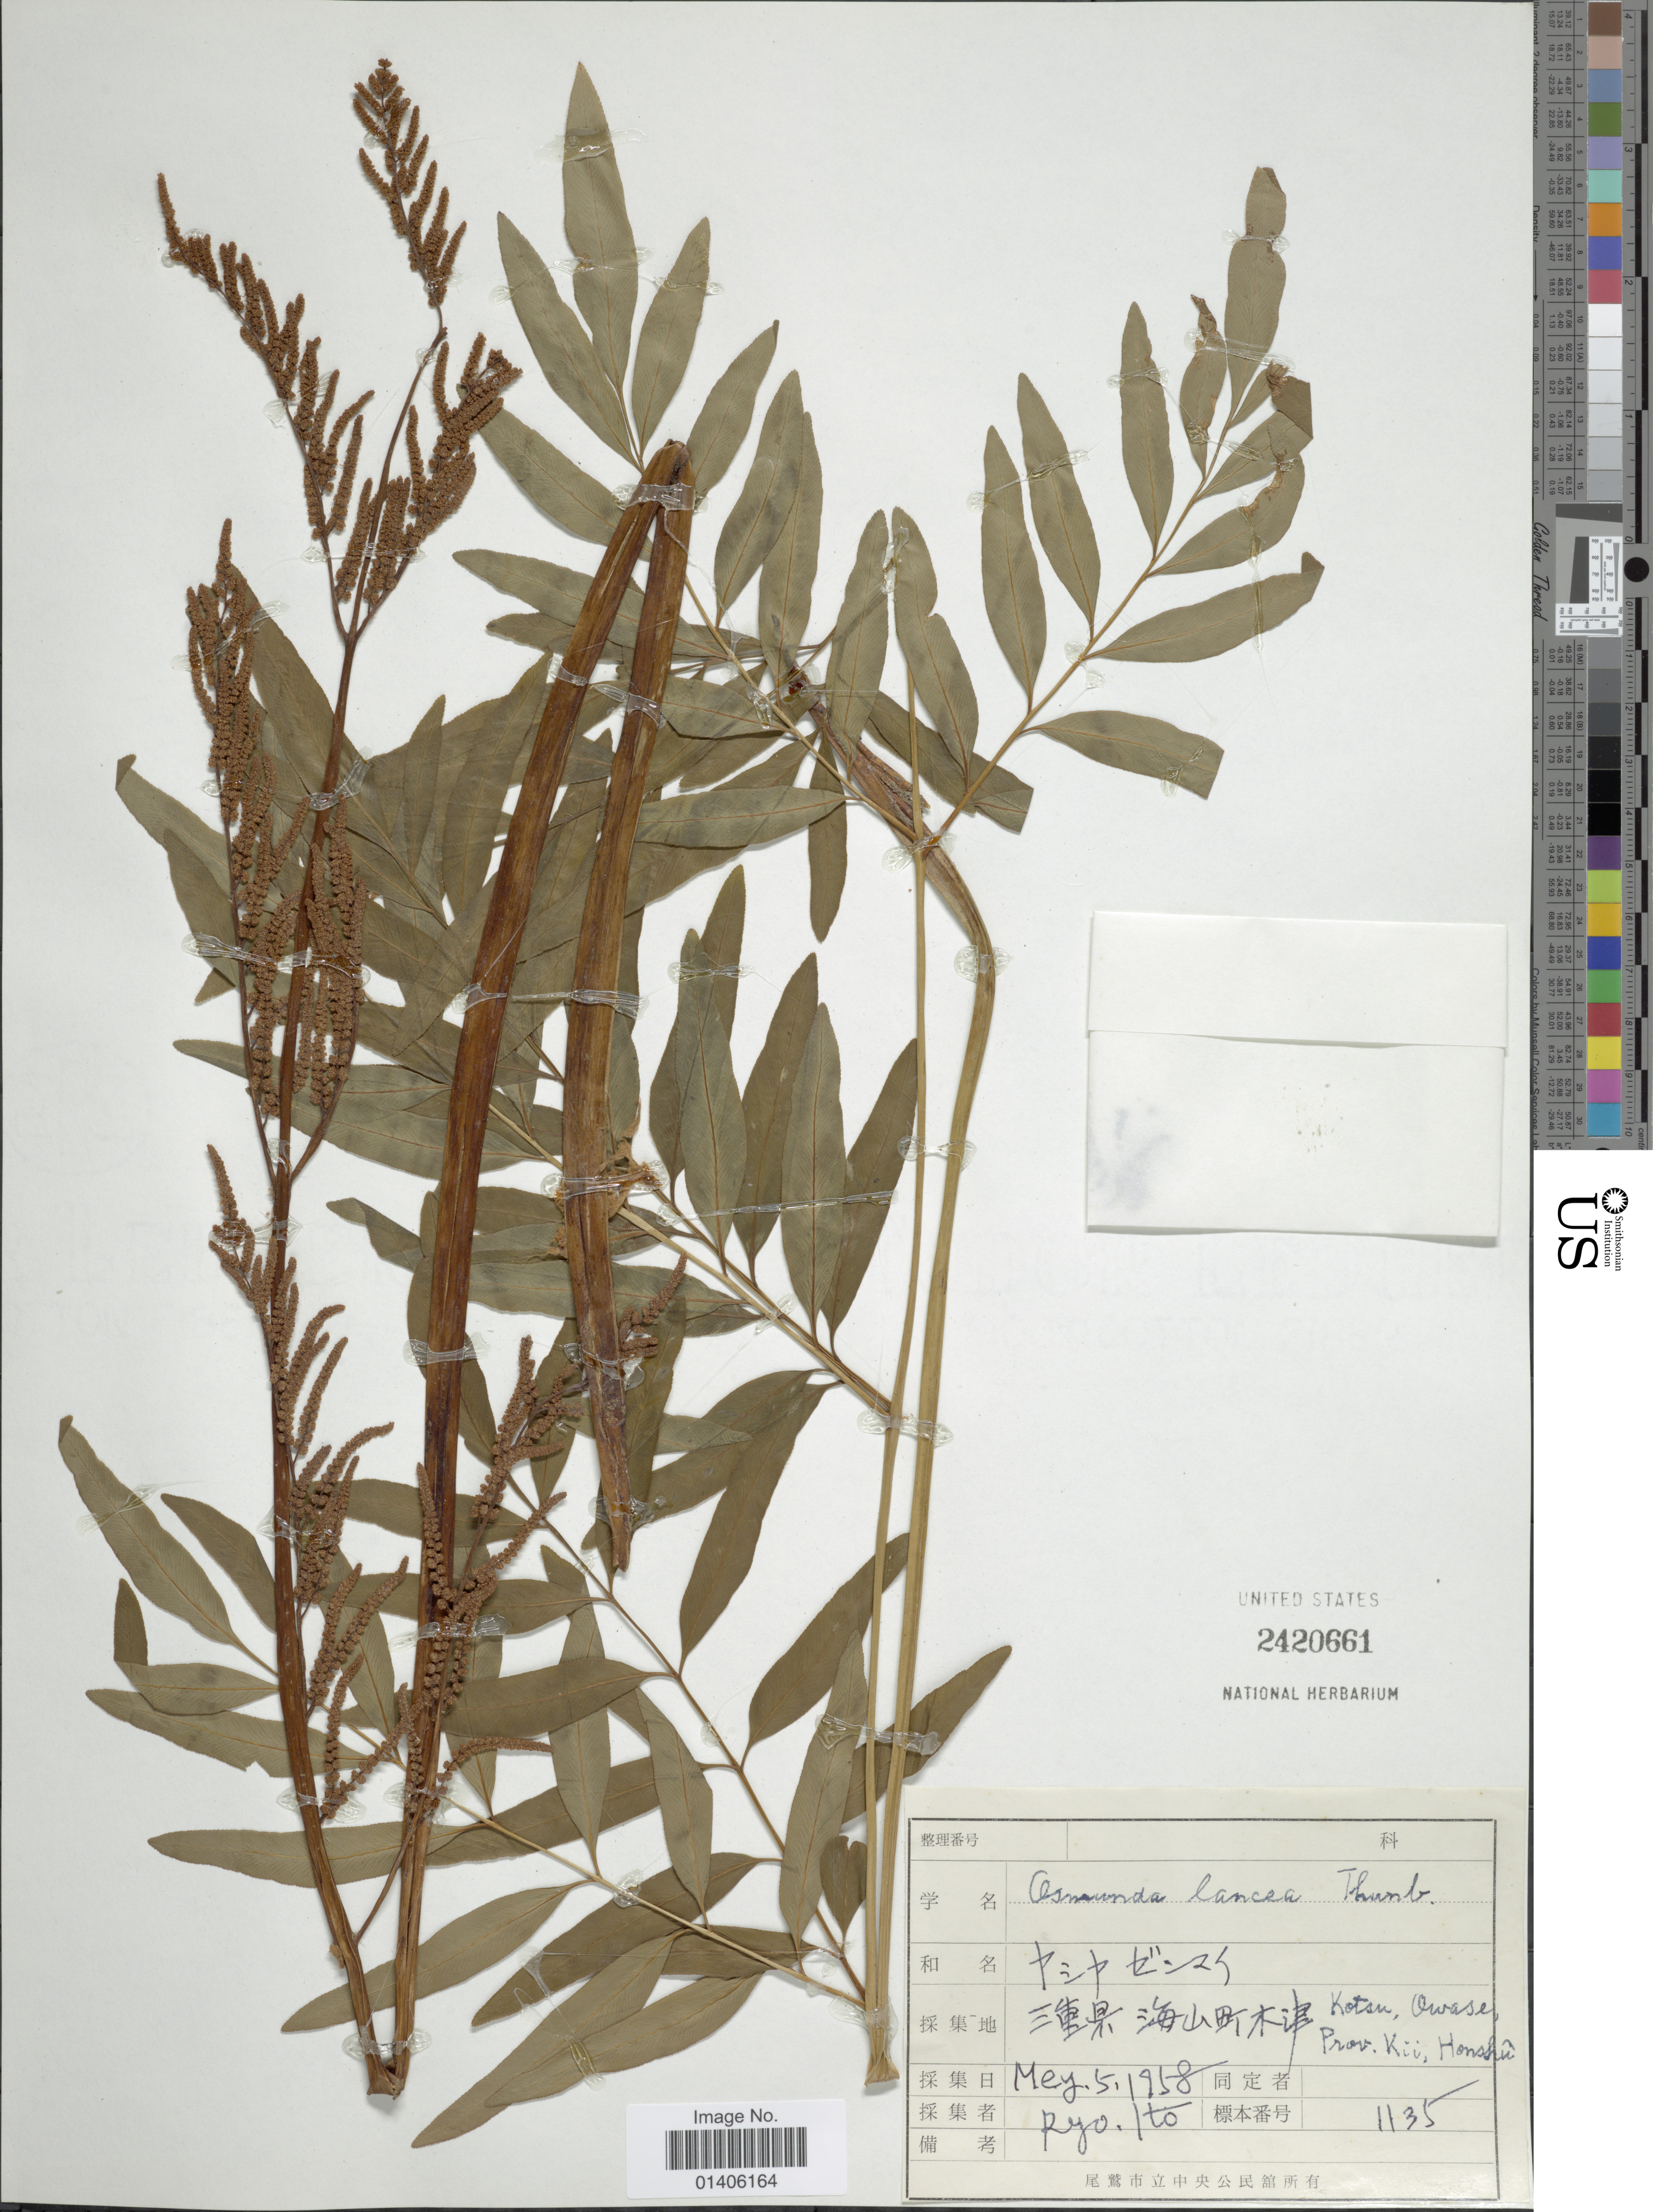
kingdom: Plantae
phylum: Tracheophyta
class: Polypodiopsida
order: Osmundales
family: Osmundaceae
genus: Osmunda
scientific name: Osmunda lancea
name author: Thunb.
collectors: R. Ito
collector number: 1135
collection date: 1958-05-05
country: Japan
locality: Kotsu, Owase, Prov. Kii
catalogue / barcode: US 2420661